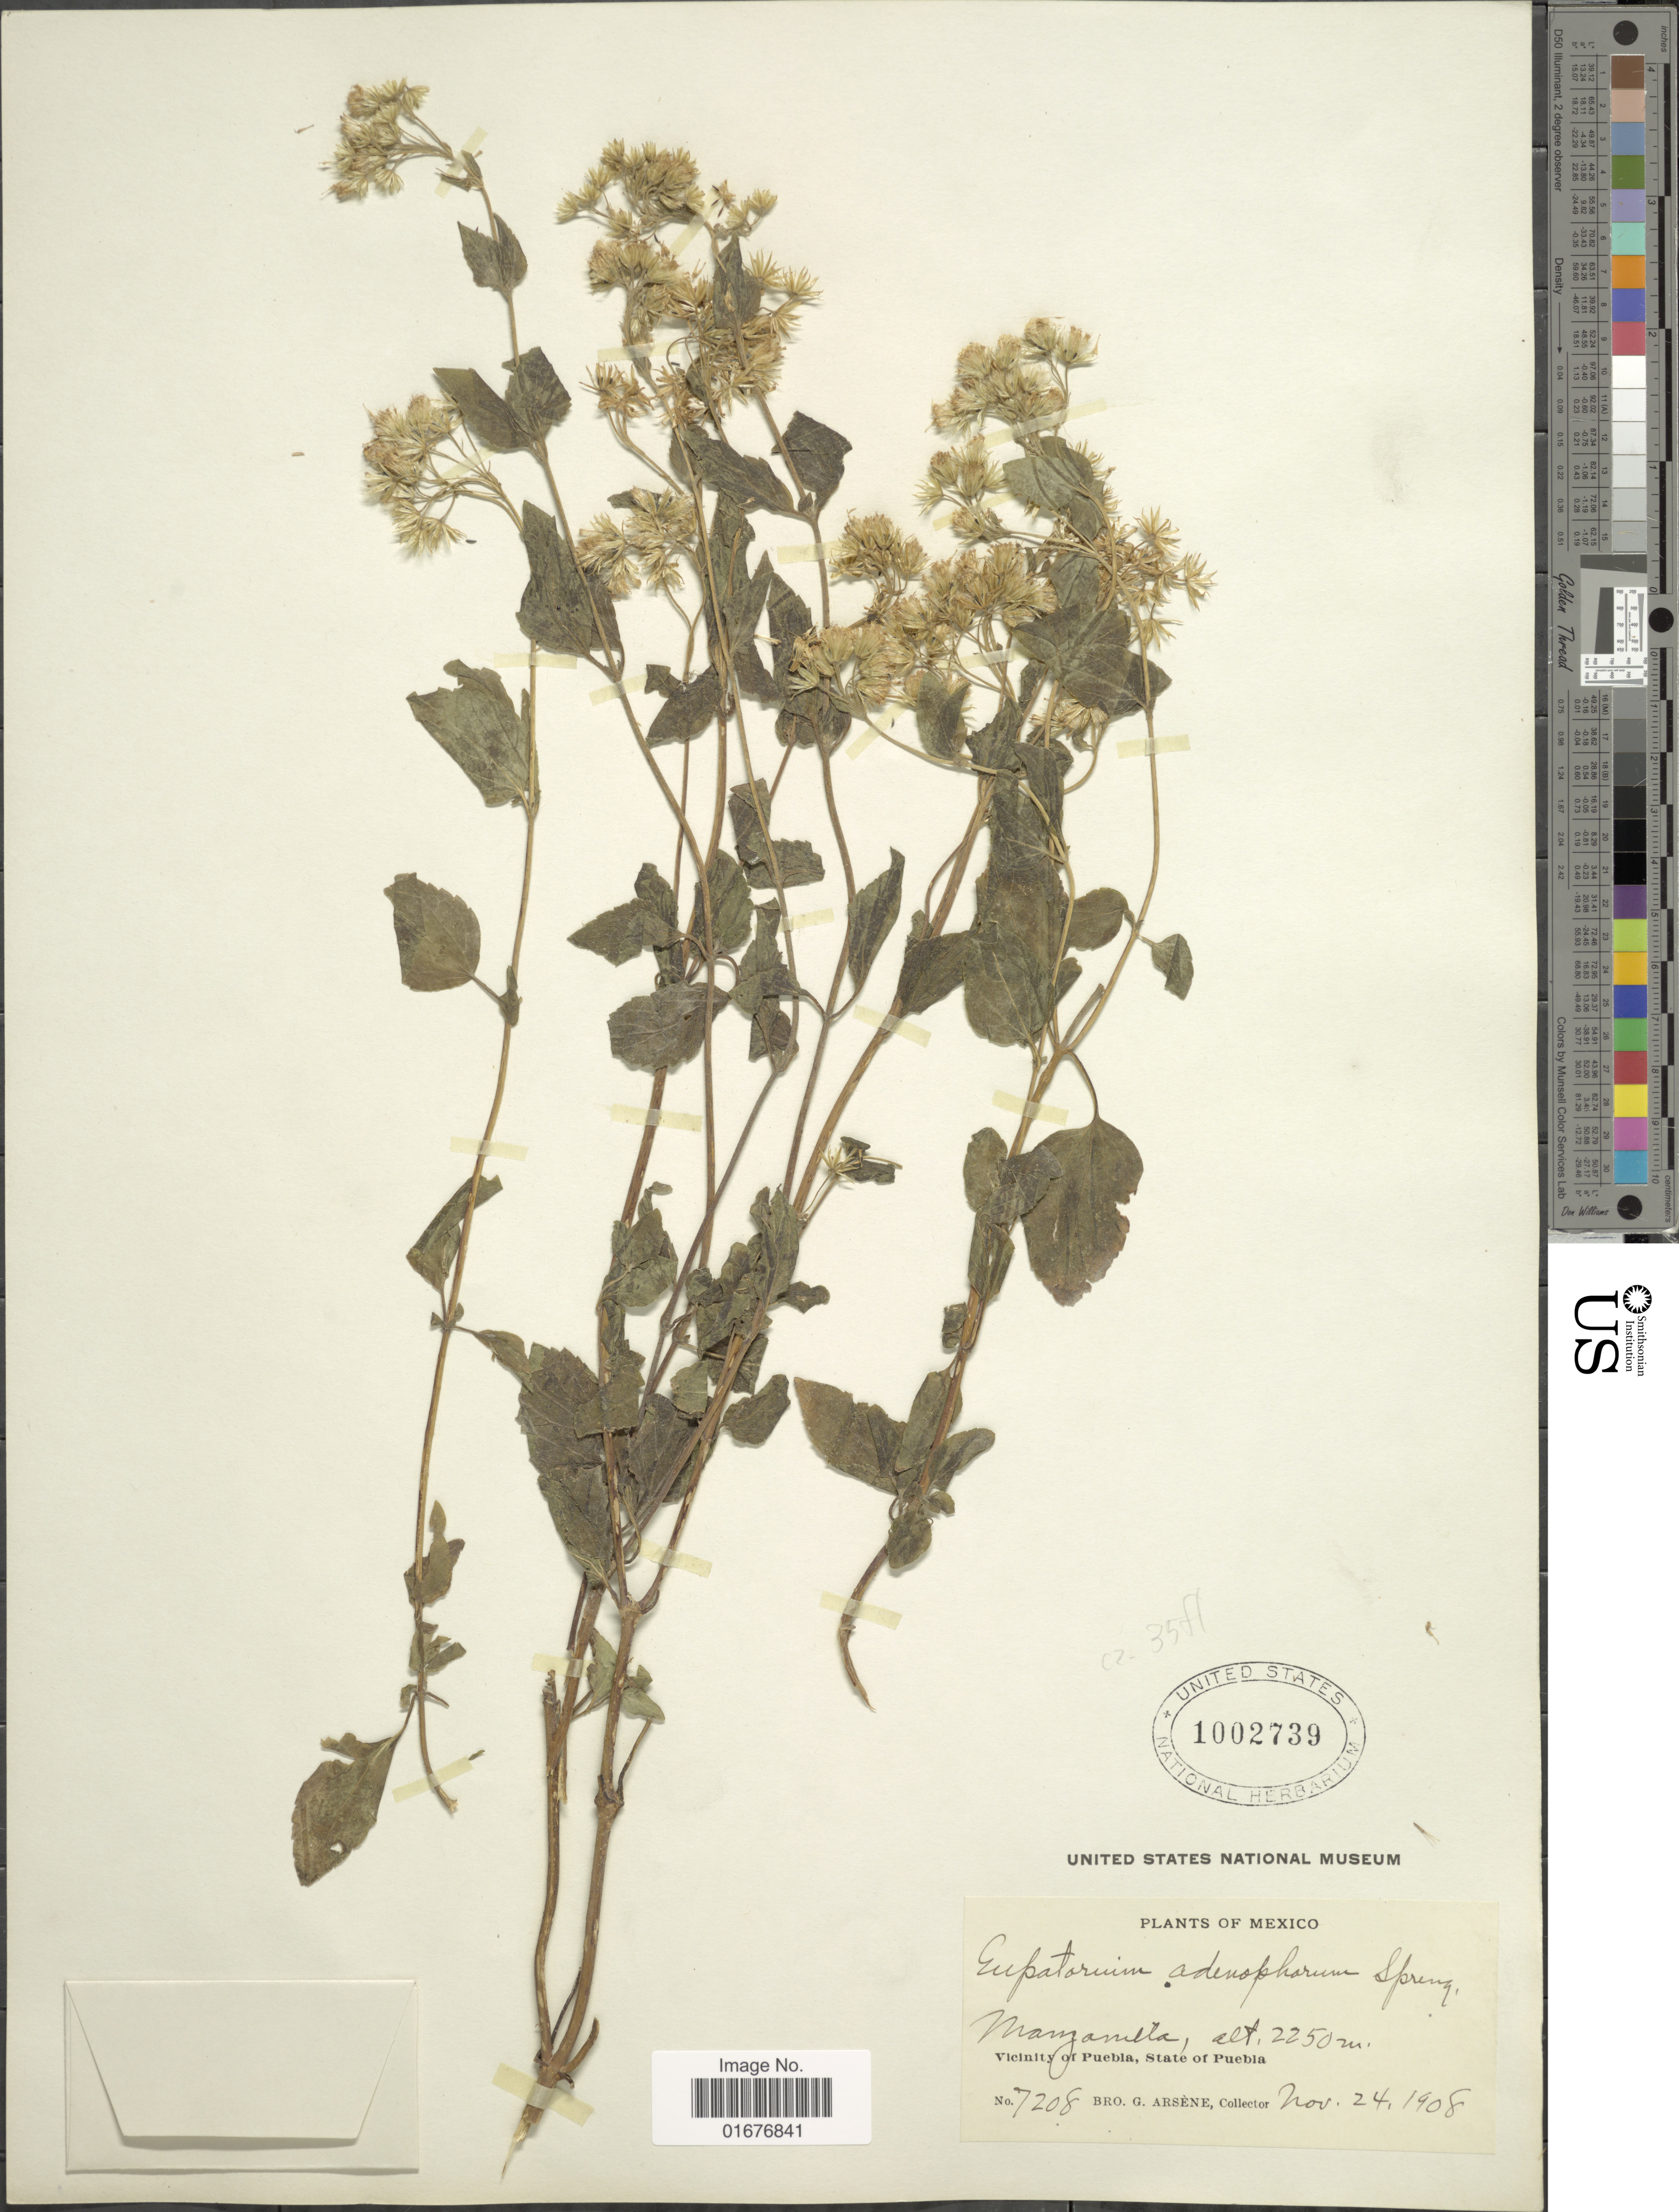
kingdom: Plantae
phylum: Tracheophyta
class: Magnoliopsida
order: Asterales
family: Asteraceae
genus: Ageratina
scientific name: Ageratina schaffneri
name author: (Sch. Bip. ex B.L. Rob.) R.M. King & H. Rob.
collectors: Bro. G. Arsène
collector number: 7208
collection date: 1908-11-24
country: Mexico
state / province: Puebla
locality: Manzamilta, Vicinity of Puebla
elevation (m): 2250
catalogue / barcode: US 1002739